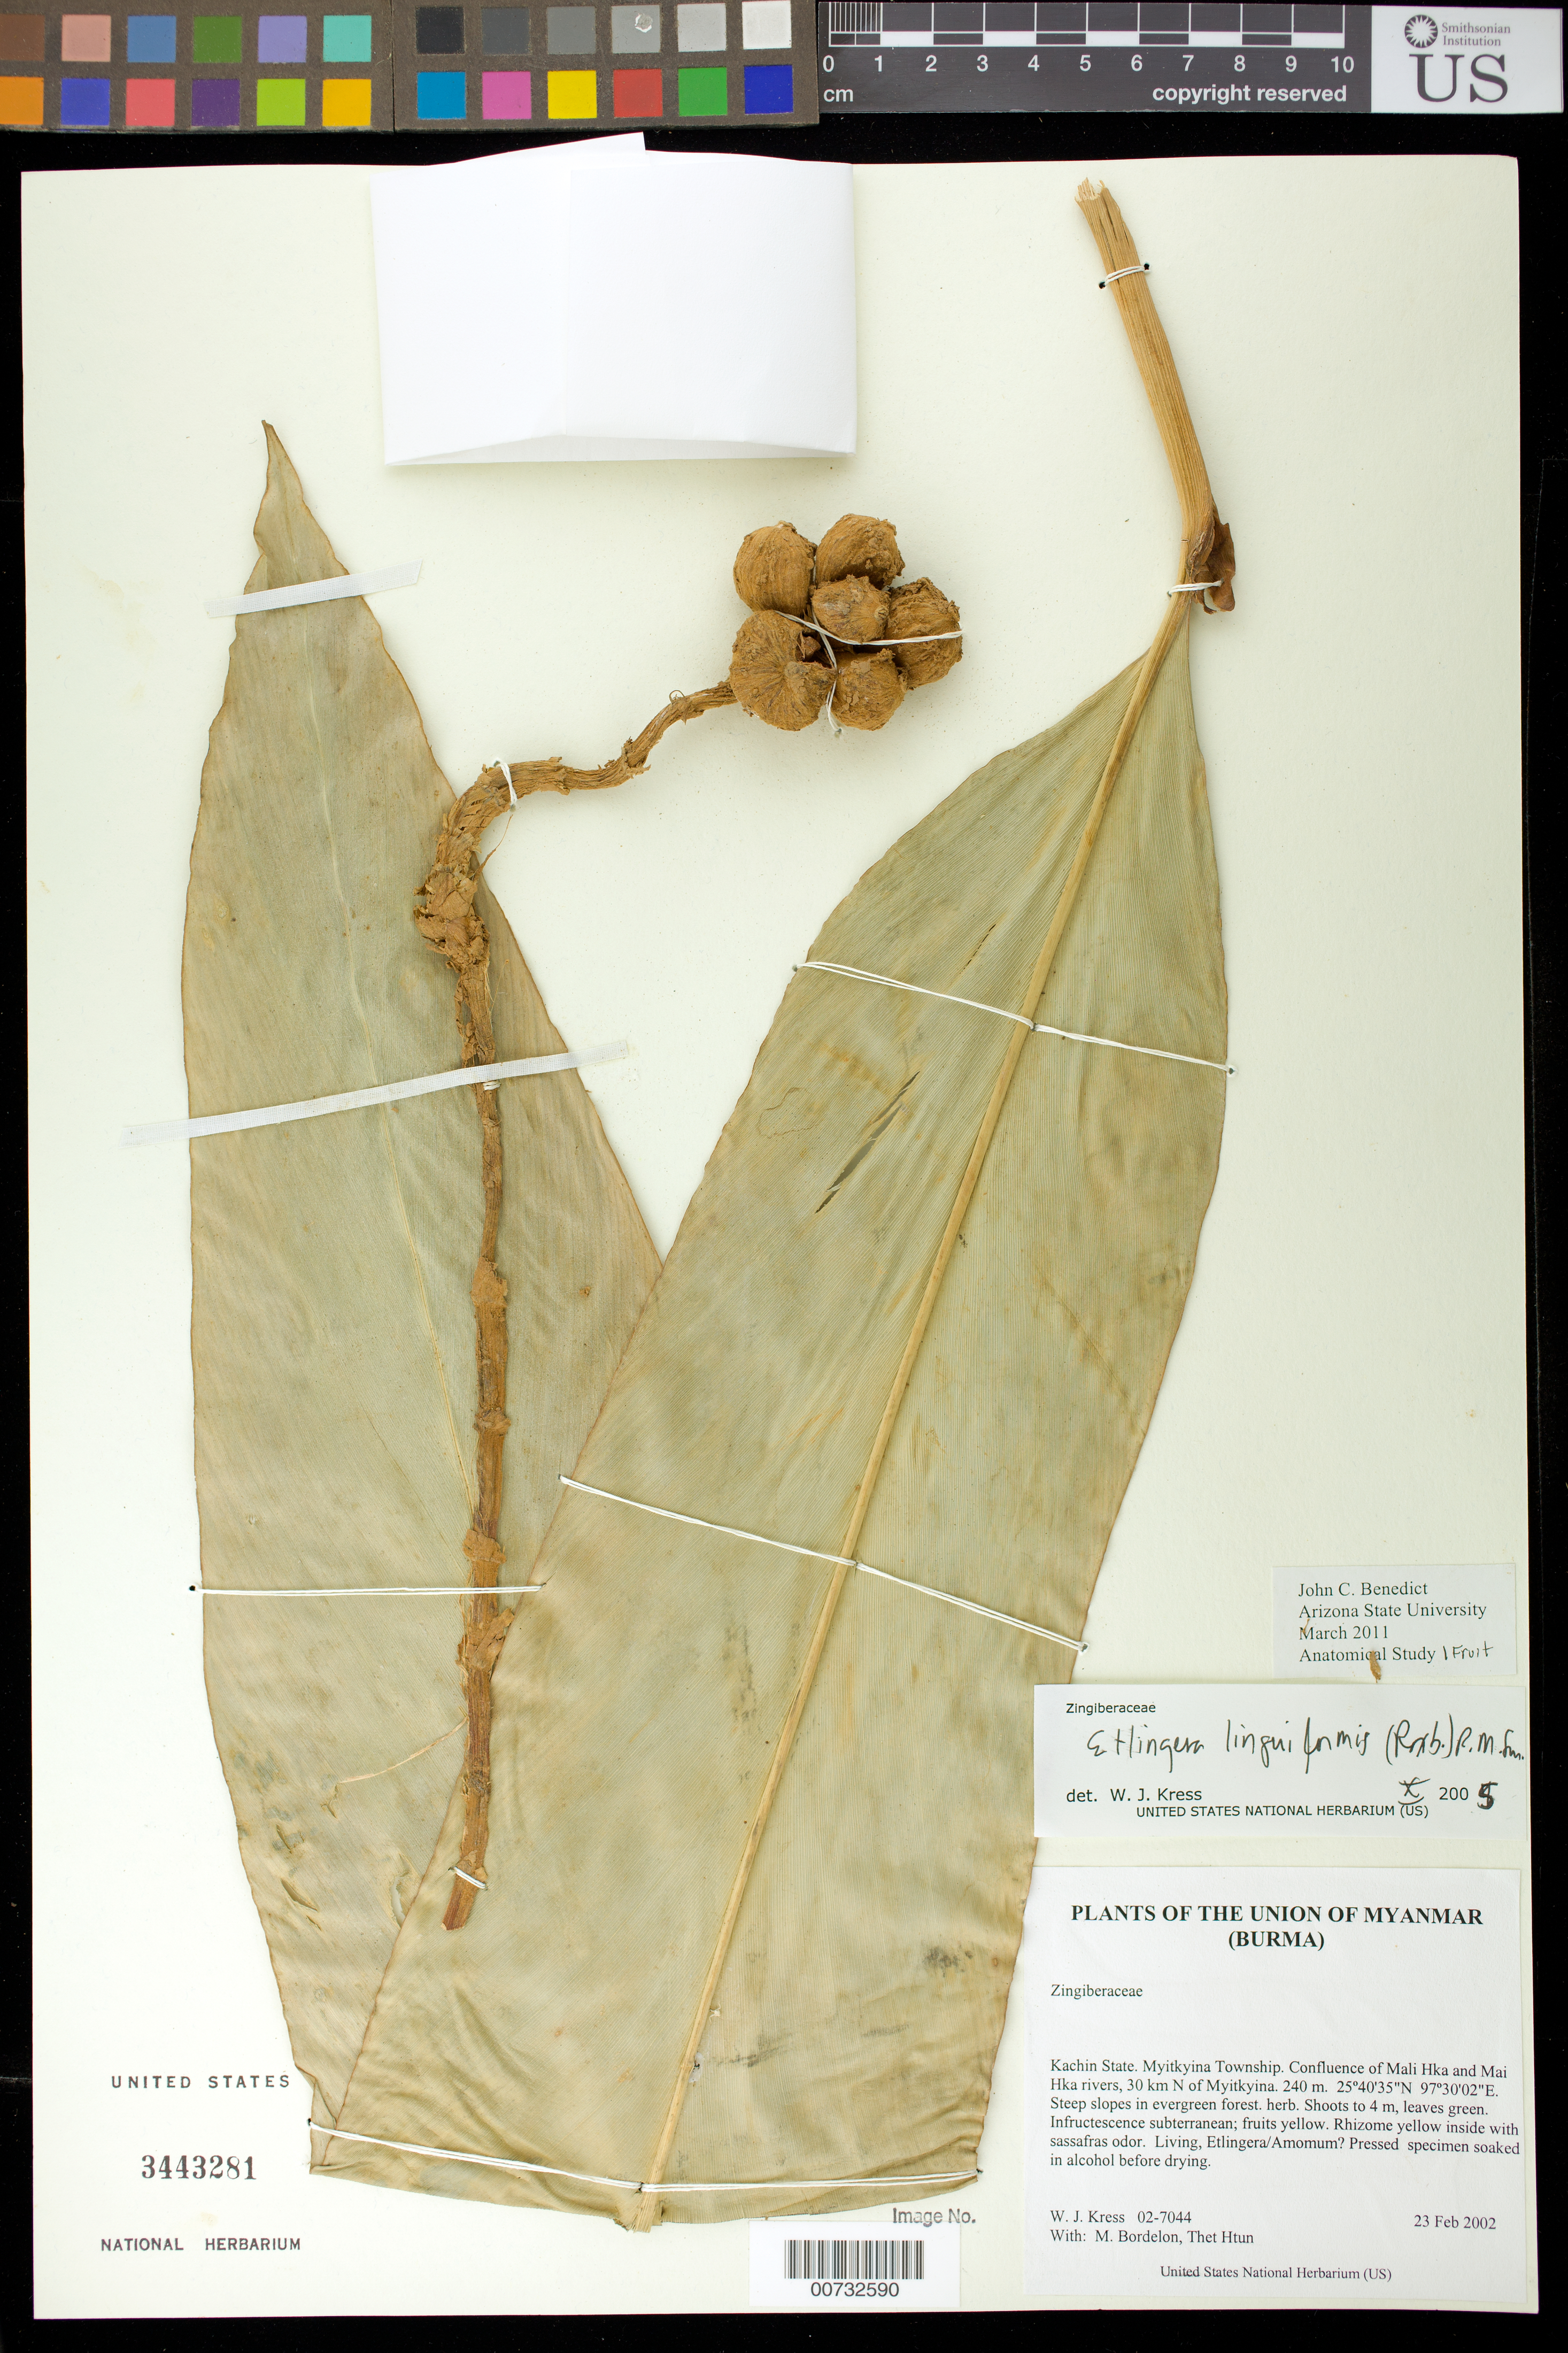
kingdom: Plantae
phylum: Tracheophyta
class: Liliopsida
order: Zingiberales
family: Zingiberaceae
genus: Etlingera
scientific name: Etlingera linguiformis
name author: (Roxb.) R.M. Sm.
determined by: Kress, W. J., (US), Smithsonian Institution - National Museum of Natural History (UNITED STATES)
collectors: W. J. Kress, Thet Htun, M. Bordelon & Khin Maung Hla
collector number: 02-7044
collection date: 2002-02-23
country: Myanmar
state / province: Kachin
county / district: Myitkyina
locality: Confluence of Mali Hka and Mai Hka rivers, 30 km N of Myitkyina.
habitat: Steep slopes in evergreen forest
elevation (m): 240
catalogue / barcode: US 3443281